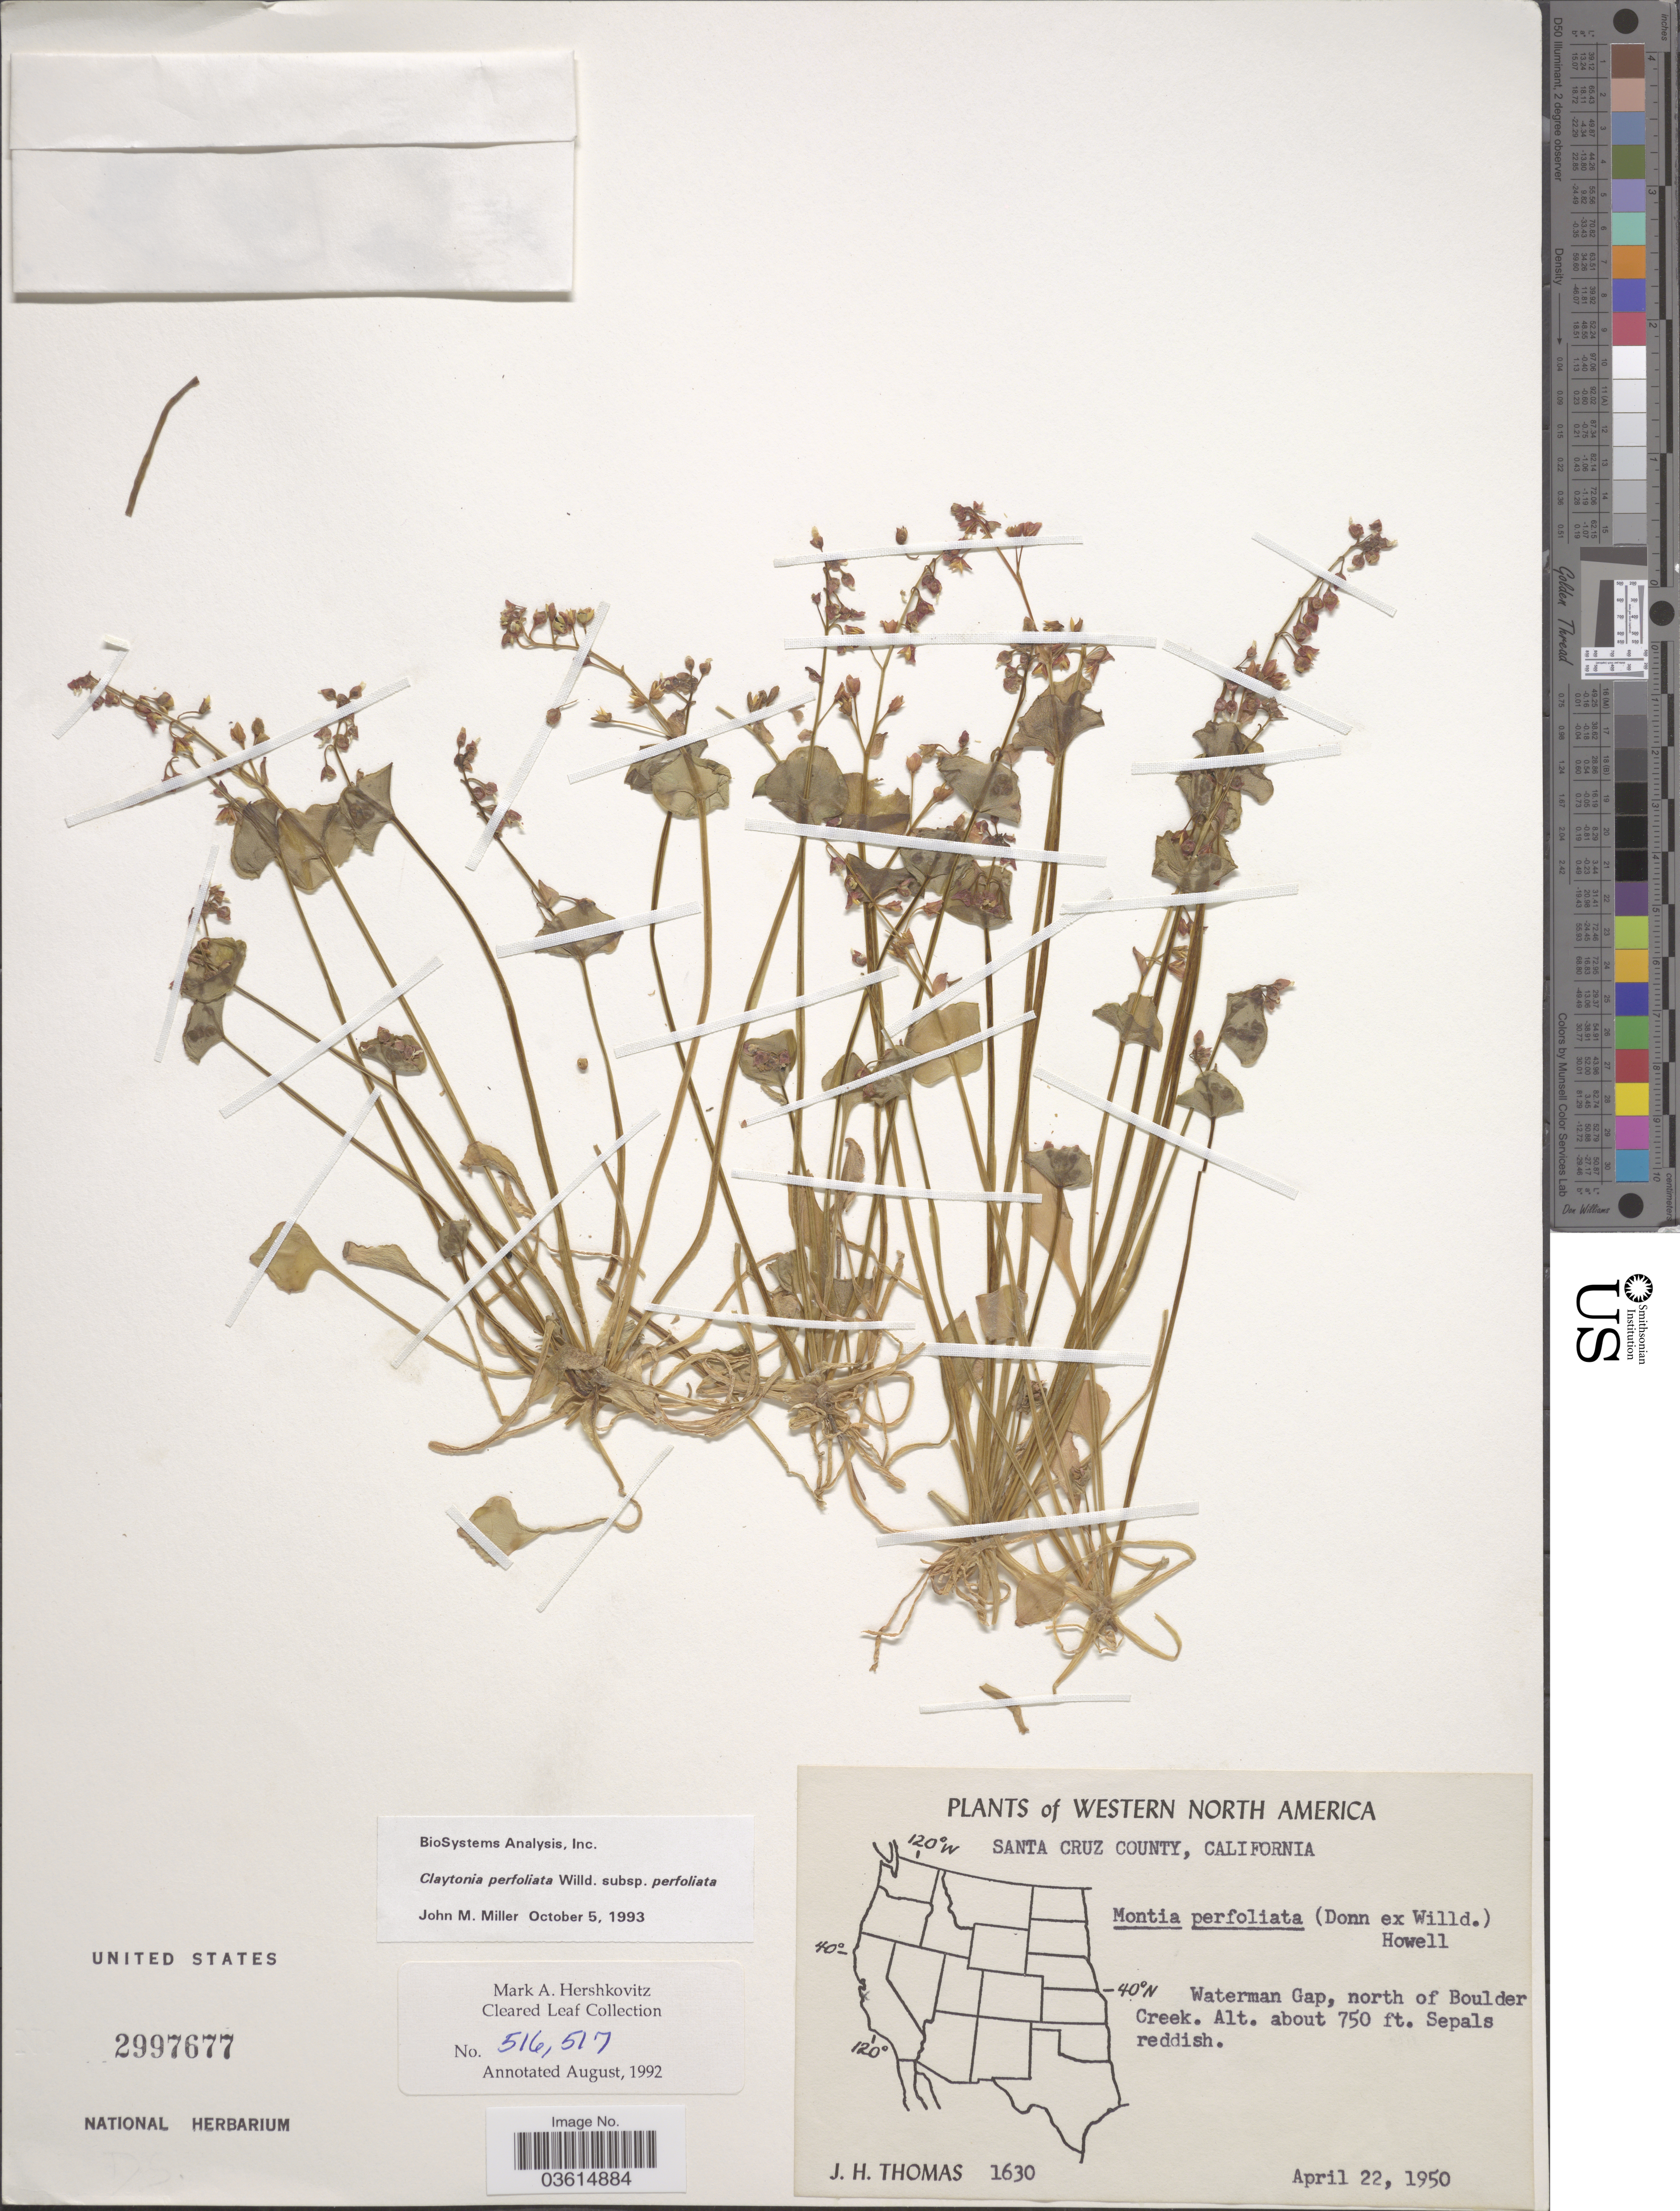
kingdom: Plantae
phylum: Tracheophyta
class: Magnoliopsida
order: Caryophyllales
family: Montiaceae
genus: Claytonia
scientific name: Claytonia perfoliata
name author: Donn ex Willd.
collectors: J. H. Thomas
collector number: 1630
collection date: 1950-04-22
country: United States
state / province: California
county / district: Santa Cruz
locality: Santa Cruz County, Waterman Gap, north of Boulder Creek.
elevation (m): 229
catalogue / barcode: US 2997677